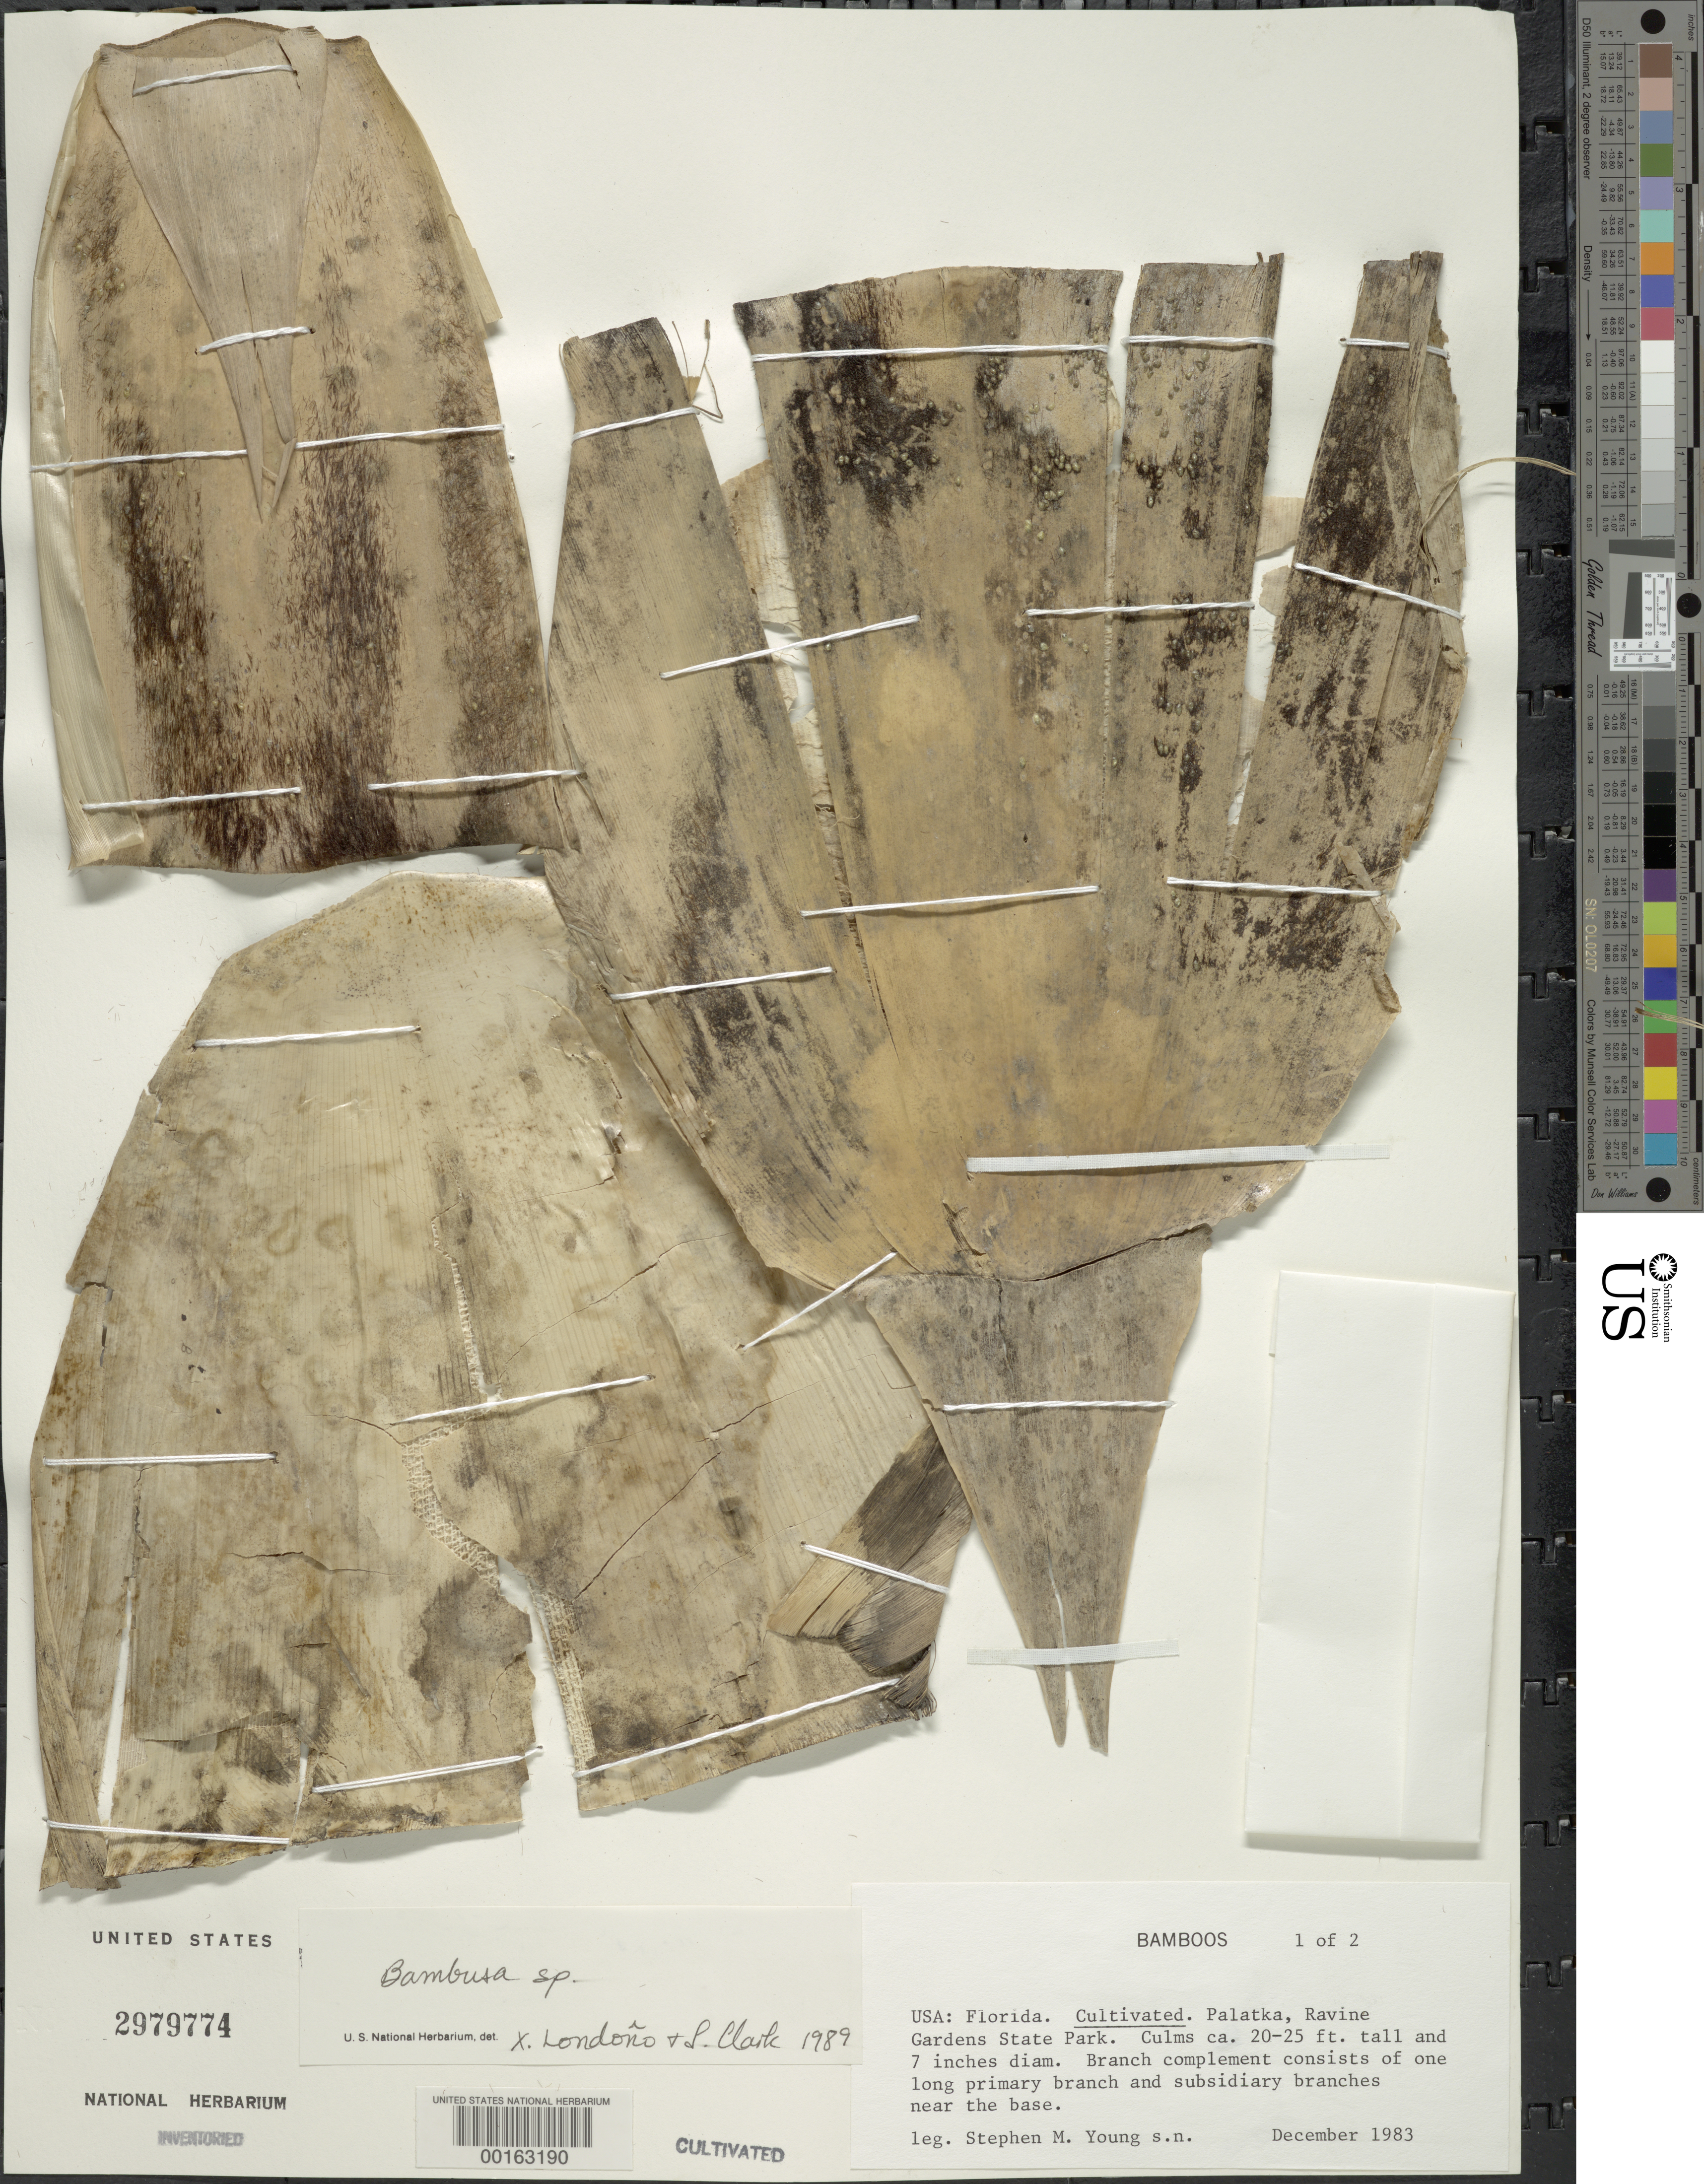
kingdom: Plantae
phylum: Tracheophyta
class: Liliopsida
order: Poales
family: Poaceae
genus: Bambusa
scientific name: Bambusa sp.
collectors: S. Young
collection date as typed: Dec 1983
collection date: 1983-12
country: United States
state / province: Florida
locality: Palatka, ravine gardens state park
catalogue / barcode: US 2979774